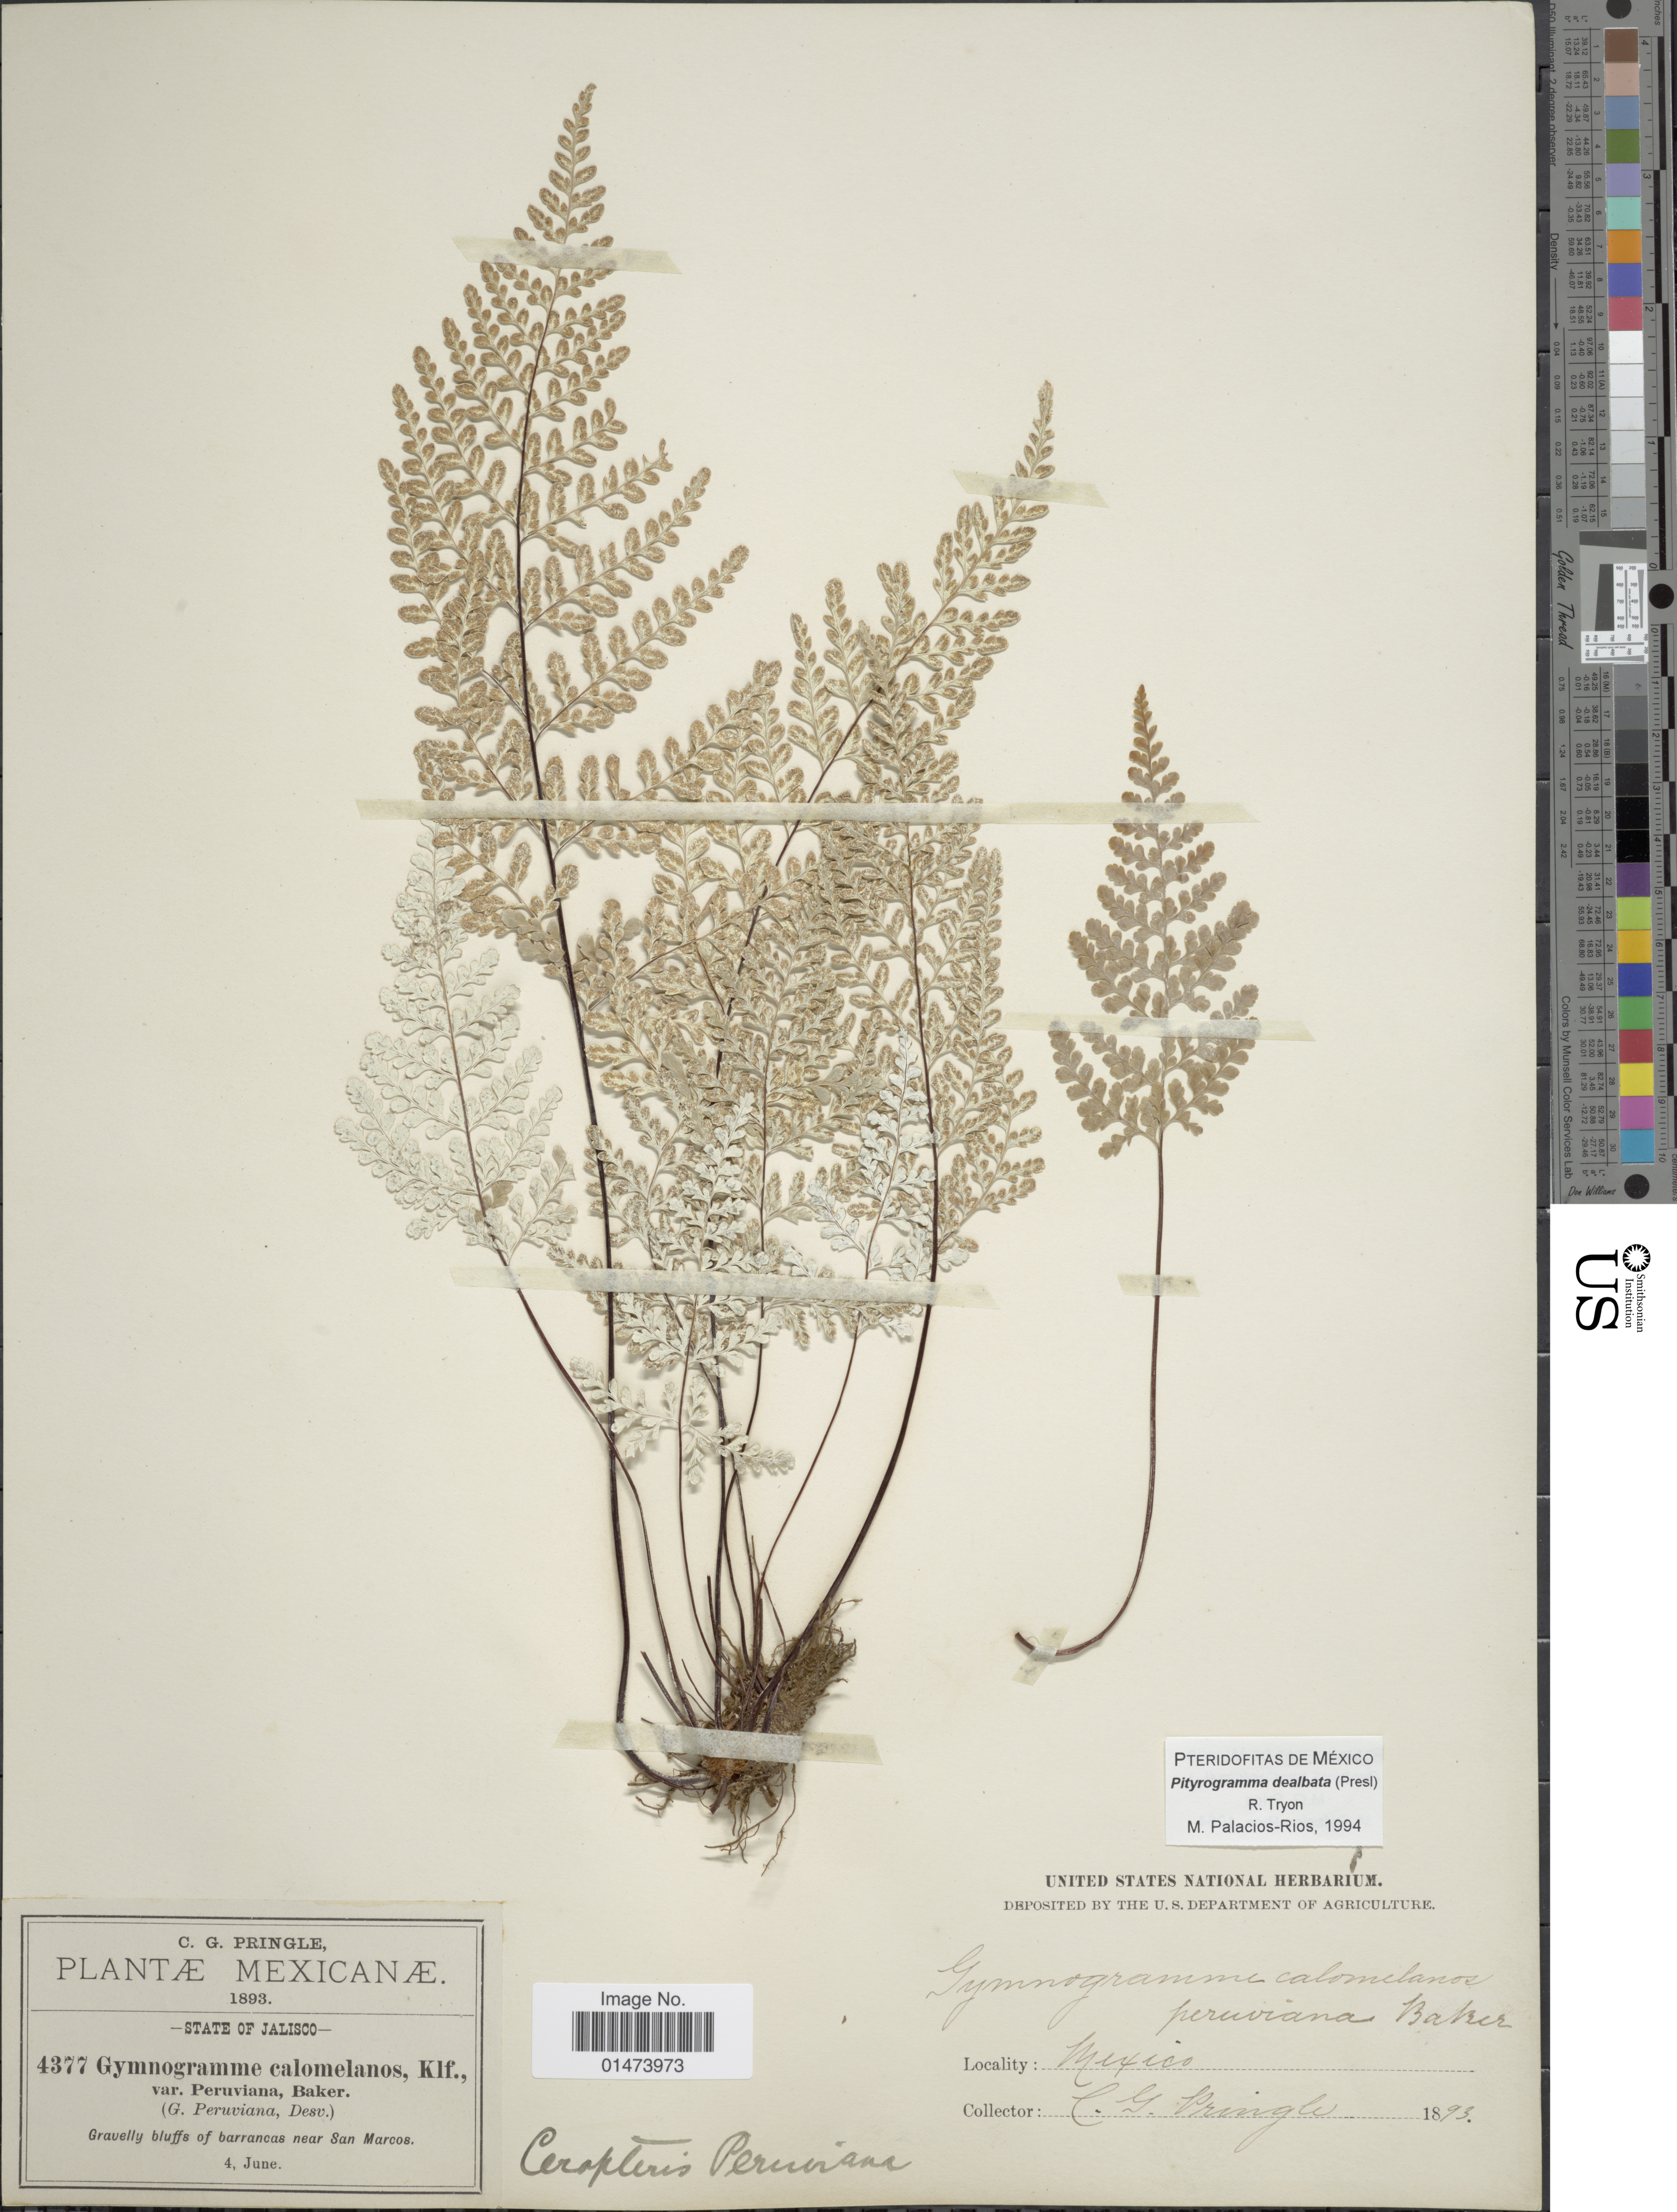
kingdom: Plantae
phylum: Tracheophyta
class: Polypodiopsida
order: Polypodiales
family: Pteridaceae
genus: Pityrogramma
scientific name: Pityrogramma dealbata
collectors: C. G. Pringle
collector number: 4377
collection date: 1893-06-04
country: Mexico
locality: Gravelly bluffs of barrancas near San Marcos